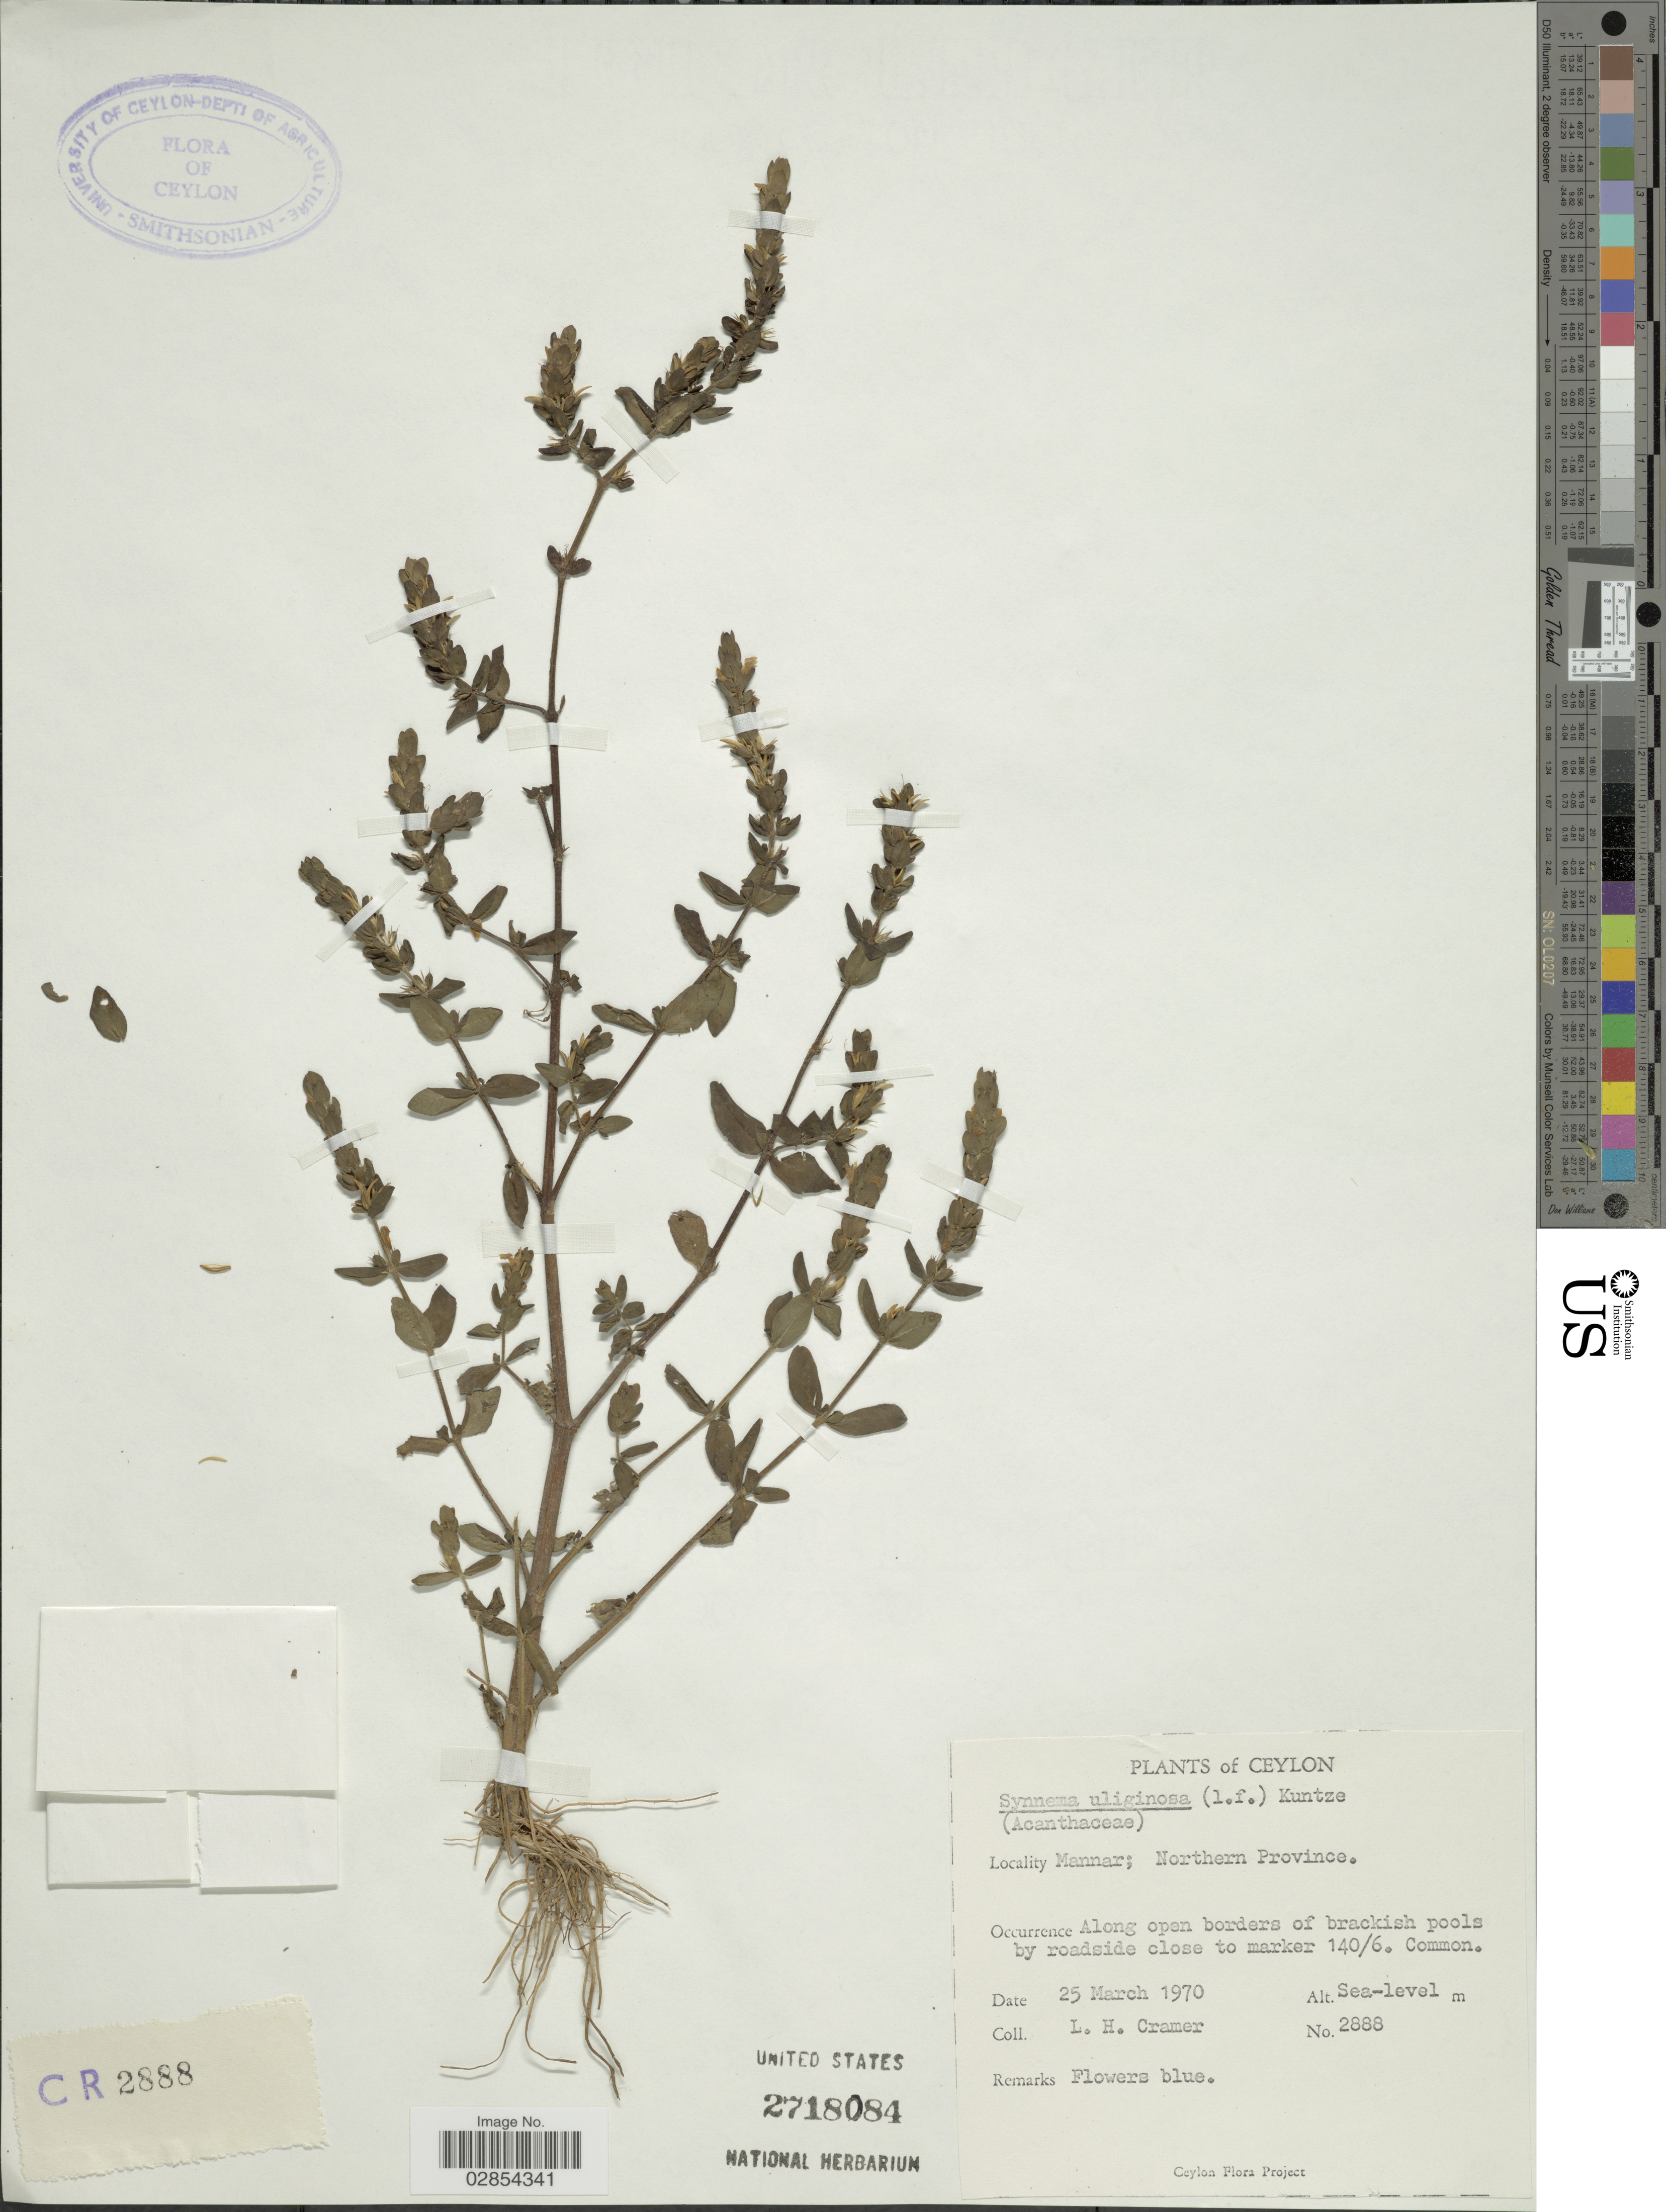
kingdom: Plantae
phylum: Tracheophyta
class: Magnoliopsida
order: Lamiales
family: Acanthaceae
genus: Hygrophila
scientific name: Hygrophila uliginosa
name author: S. Moore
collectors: L. H. Cramer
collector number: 2888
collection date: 1970-03-25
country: Sri Lanka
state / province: Northern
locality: Ceylon. Mannar.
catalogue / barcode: US 2718084